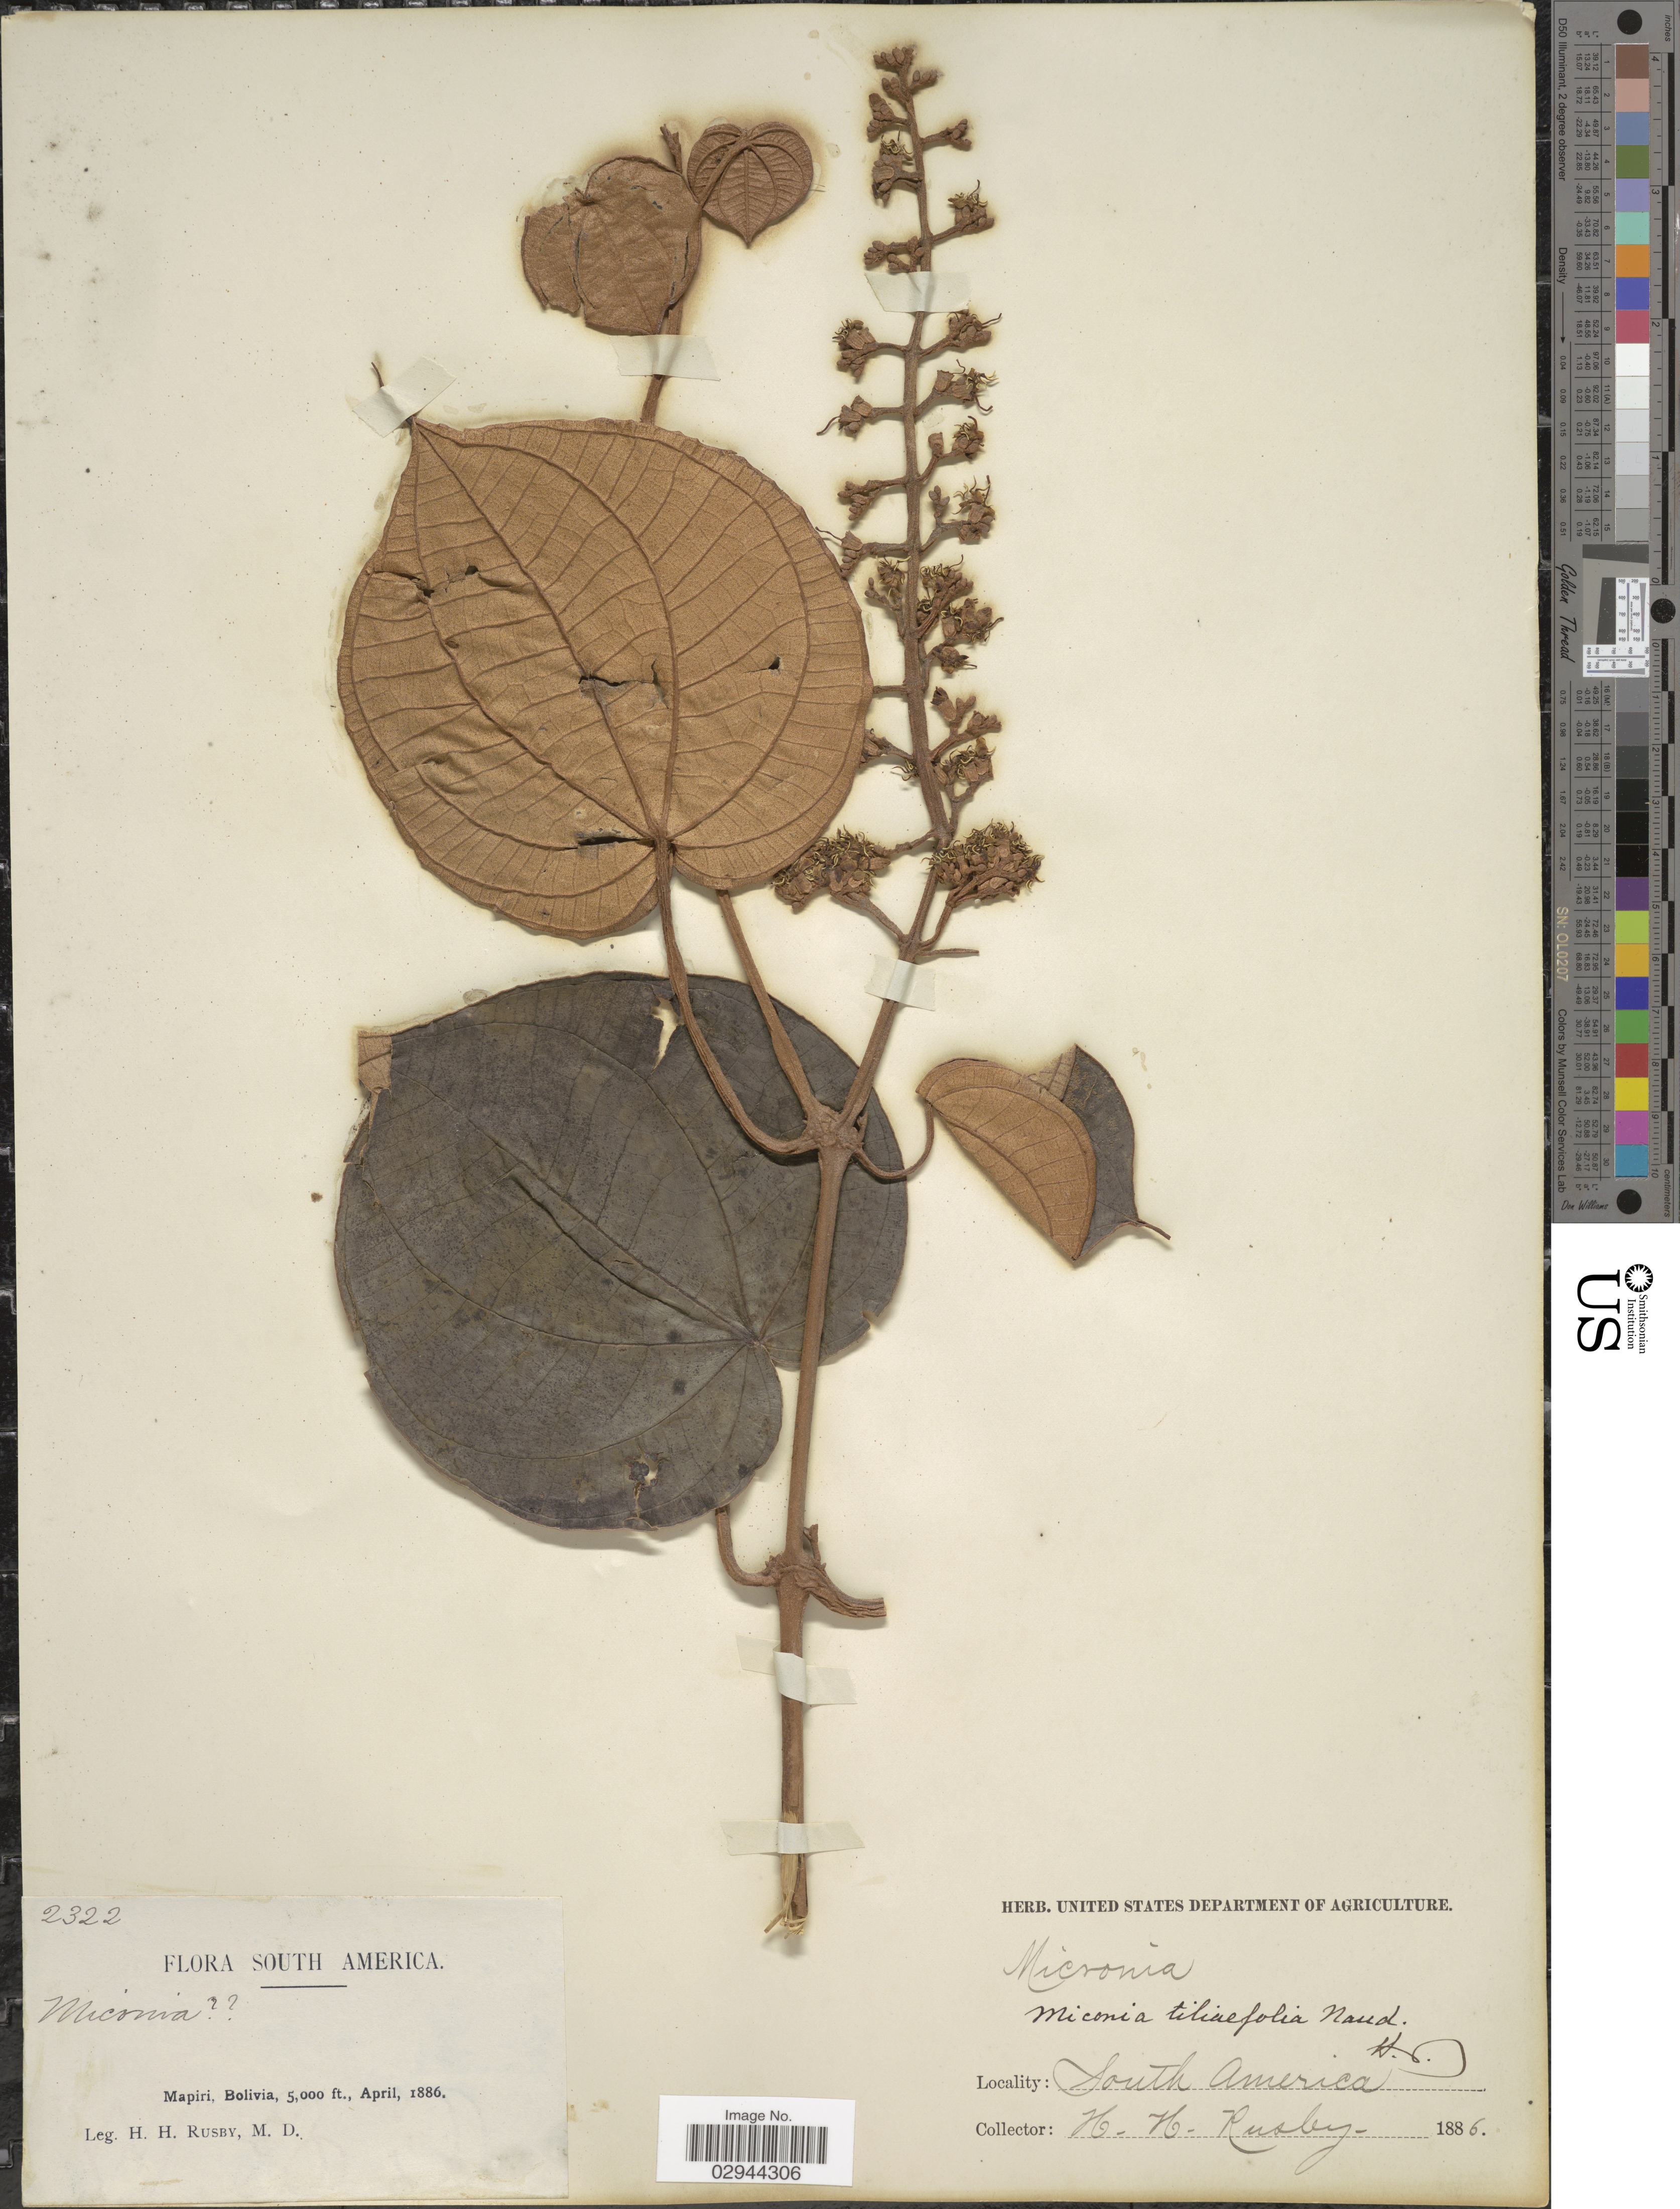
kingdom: Plantae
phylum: Tracheophyta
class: Magnoliopsida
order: Myrtales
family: Melastomataceae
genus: Miconia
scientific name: Miconia tiliifolia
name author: Naudin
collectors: H. H. Rusby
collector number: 2322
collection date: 1886-04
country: Bolivia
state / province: La Páz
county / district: Larecaja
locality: Mapiri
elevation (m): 1524